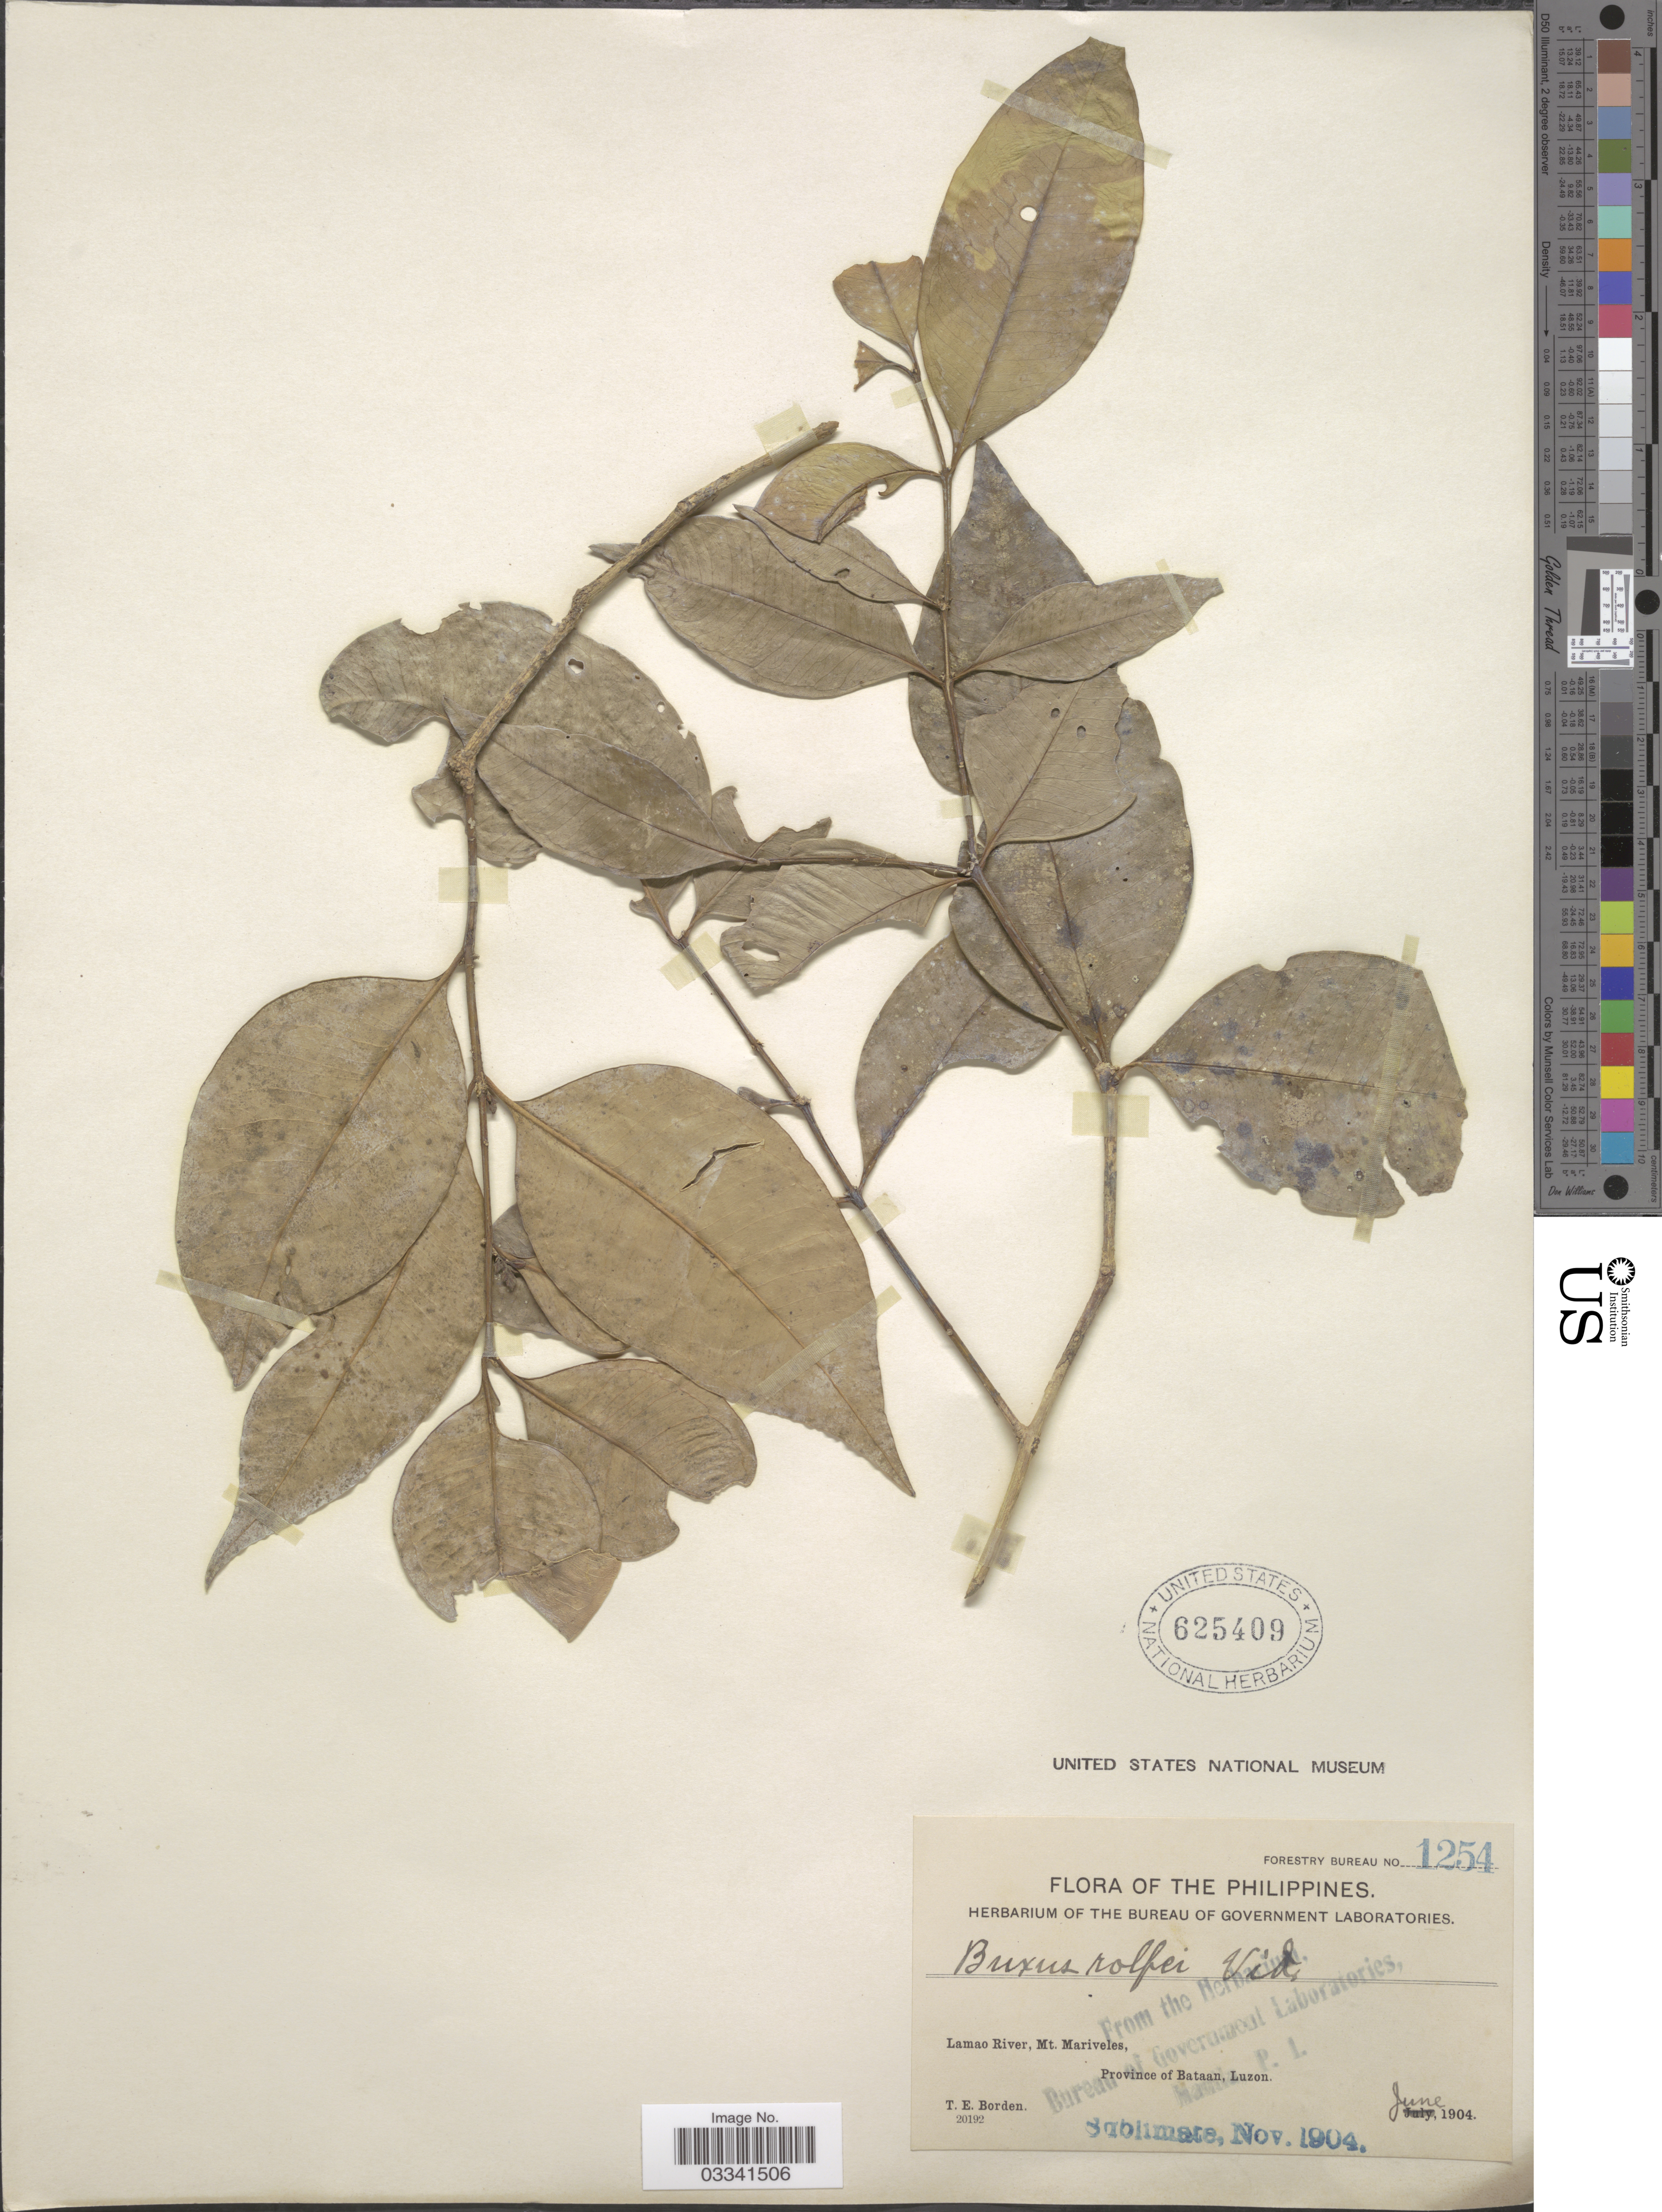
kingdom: Plantae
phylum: Tracheophyta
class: Magnoliopsida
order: Buxales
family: Buxaceae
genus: Buxus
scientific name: Buxus rolfei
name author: S. Vidal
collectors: T. E. Borden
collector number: Forestry Bureau 1254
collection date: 1904-06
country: Philippines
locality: Lamao River, Mt. Mariveles, Province of Bataan, Luzon.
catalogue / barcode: US 625409